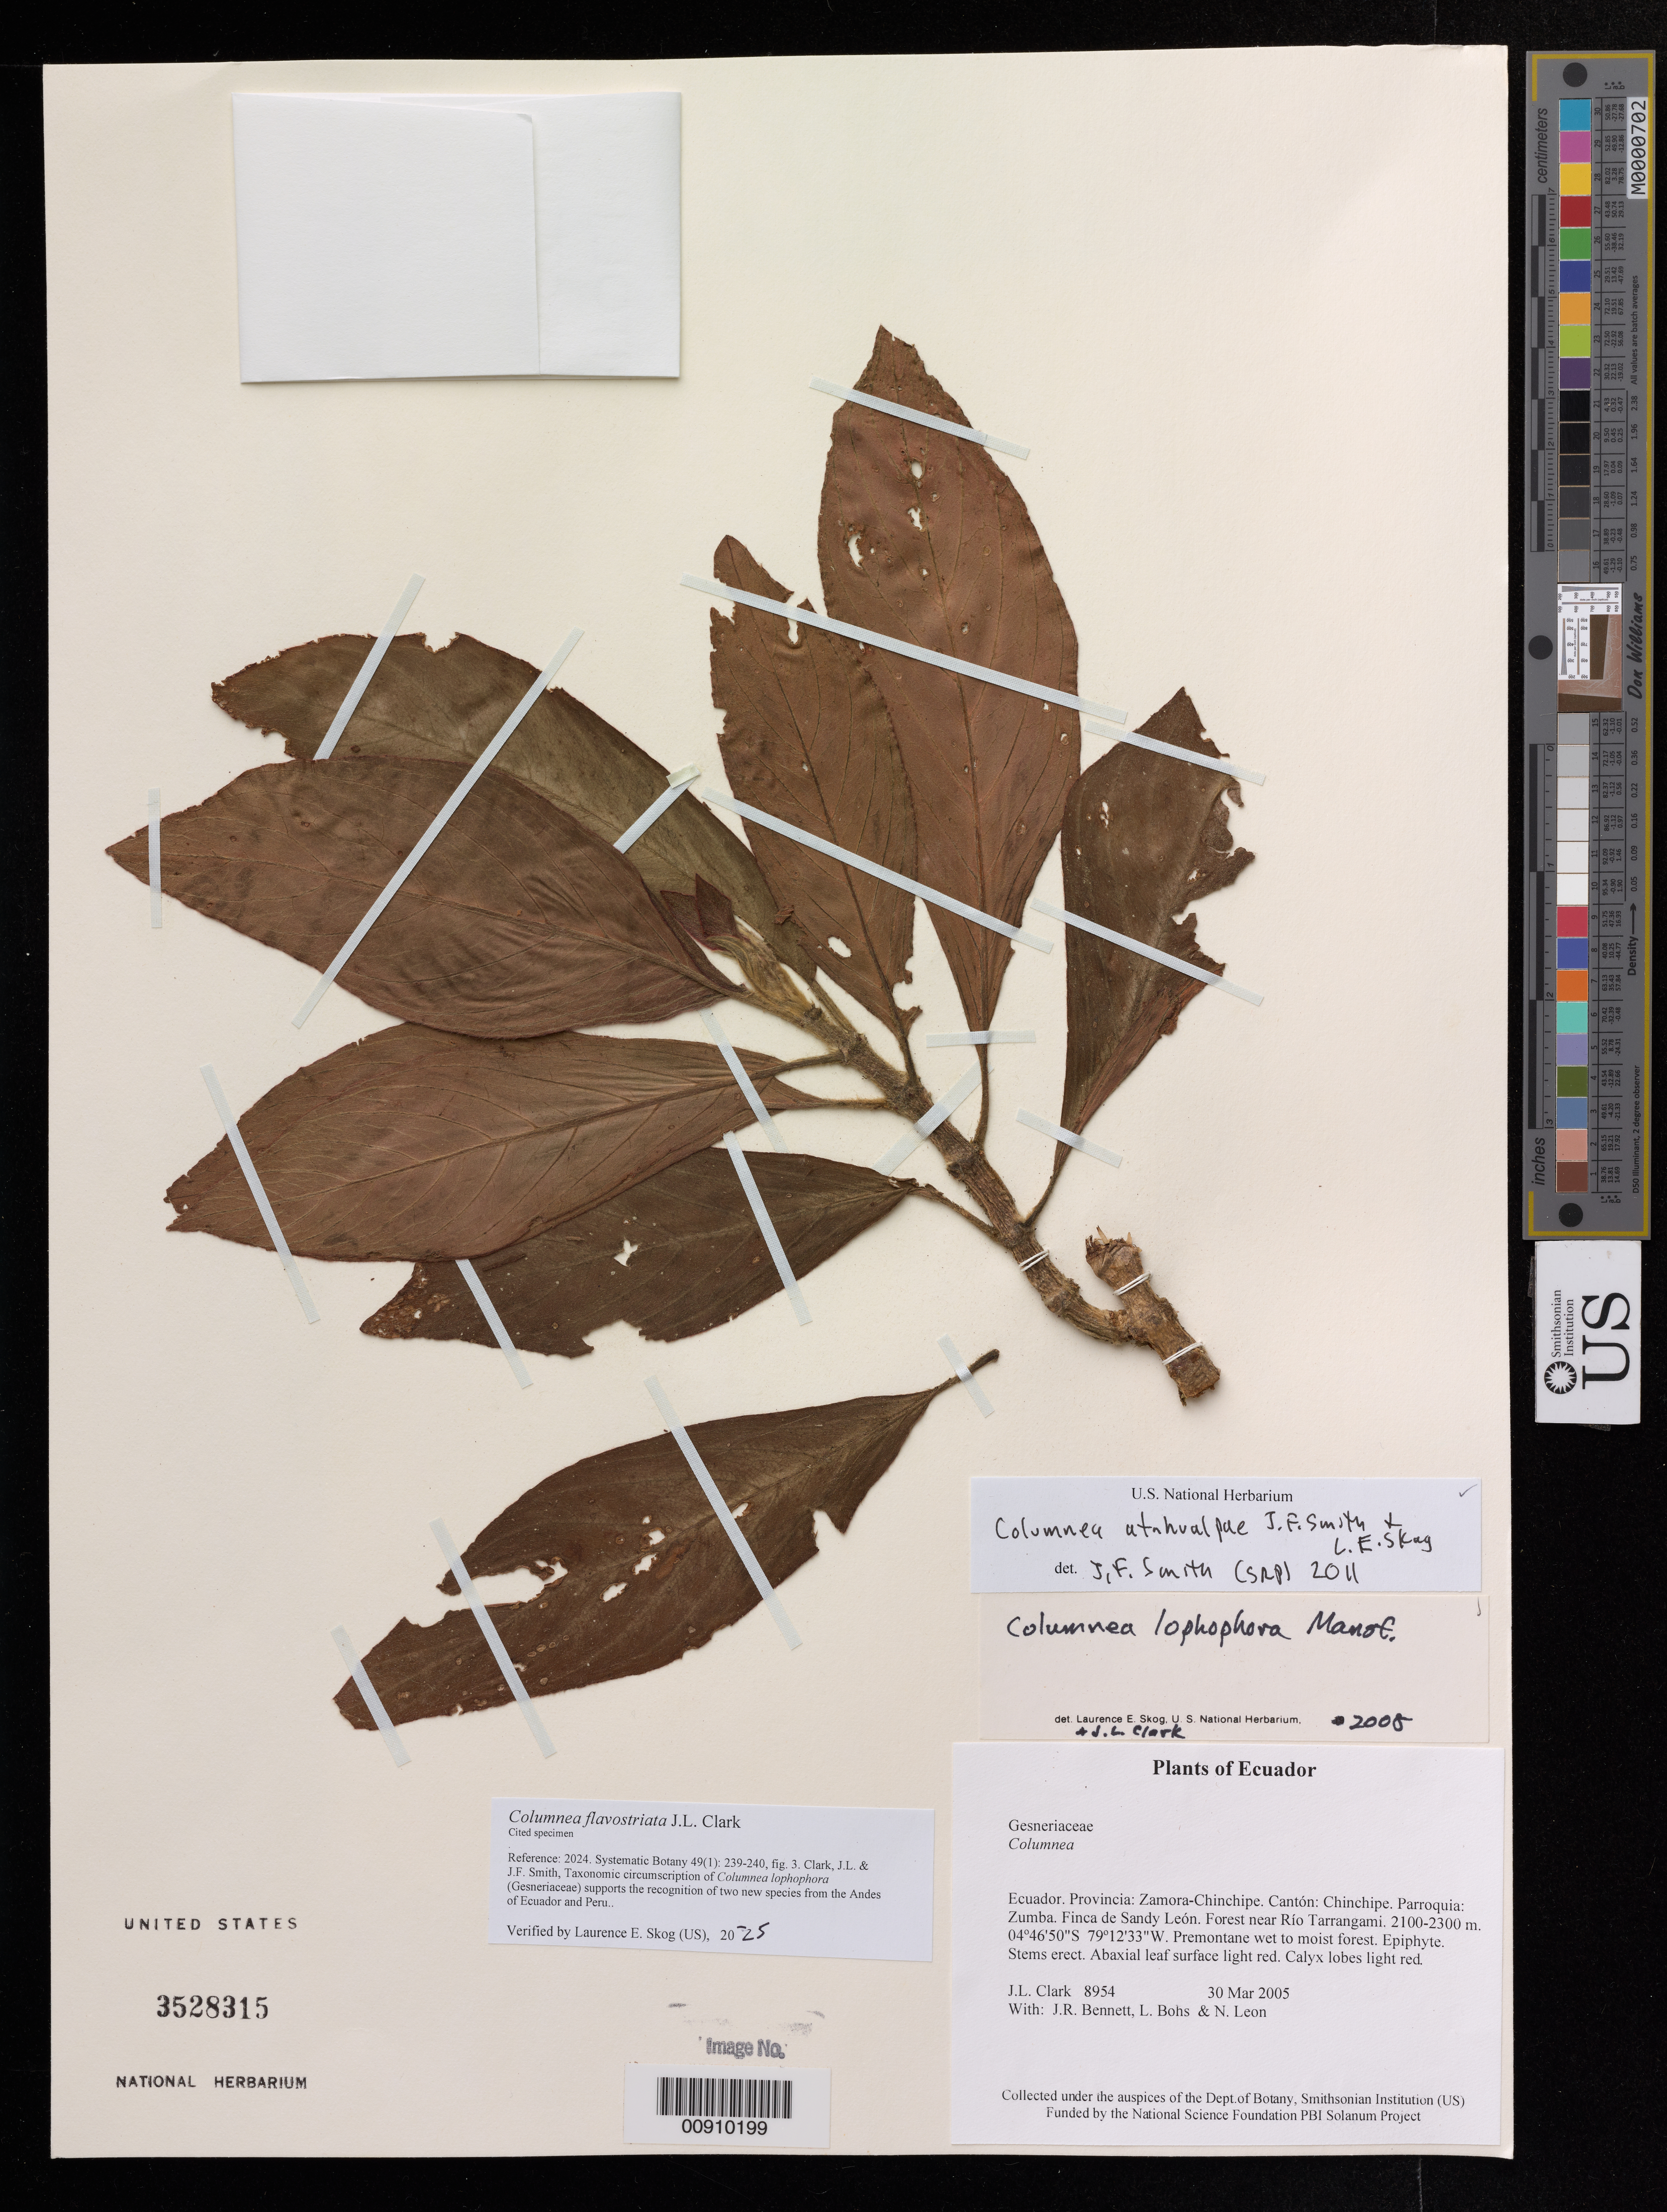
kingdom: Plantae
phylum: Tracheophyta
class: Magnoliopsida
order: Lamiales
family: Gesneriaceae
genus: Columnea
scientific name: Columnea flavostriata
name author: J.L. Clark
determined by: Skog, Laurence E.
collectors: J. L. Clark, J. R. Bennett, L. A. Bohs & N. Leon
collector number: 8954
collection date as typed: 30 Mar 2005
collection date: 2005-03-30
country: Ecuador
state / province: Zamora-Chinchipe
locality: Chinchipe. Parroquia: Zumba. Finca de Sandy León. Forest near Río Tarrangami.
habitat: Premontane wet to moist forest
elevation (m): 2100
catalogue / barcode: US 3528315